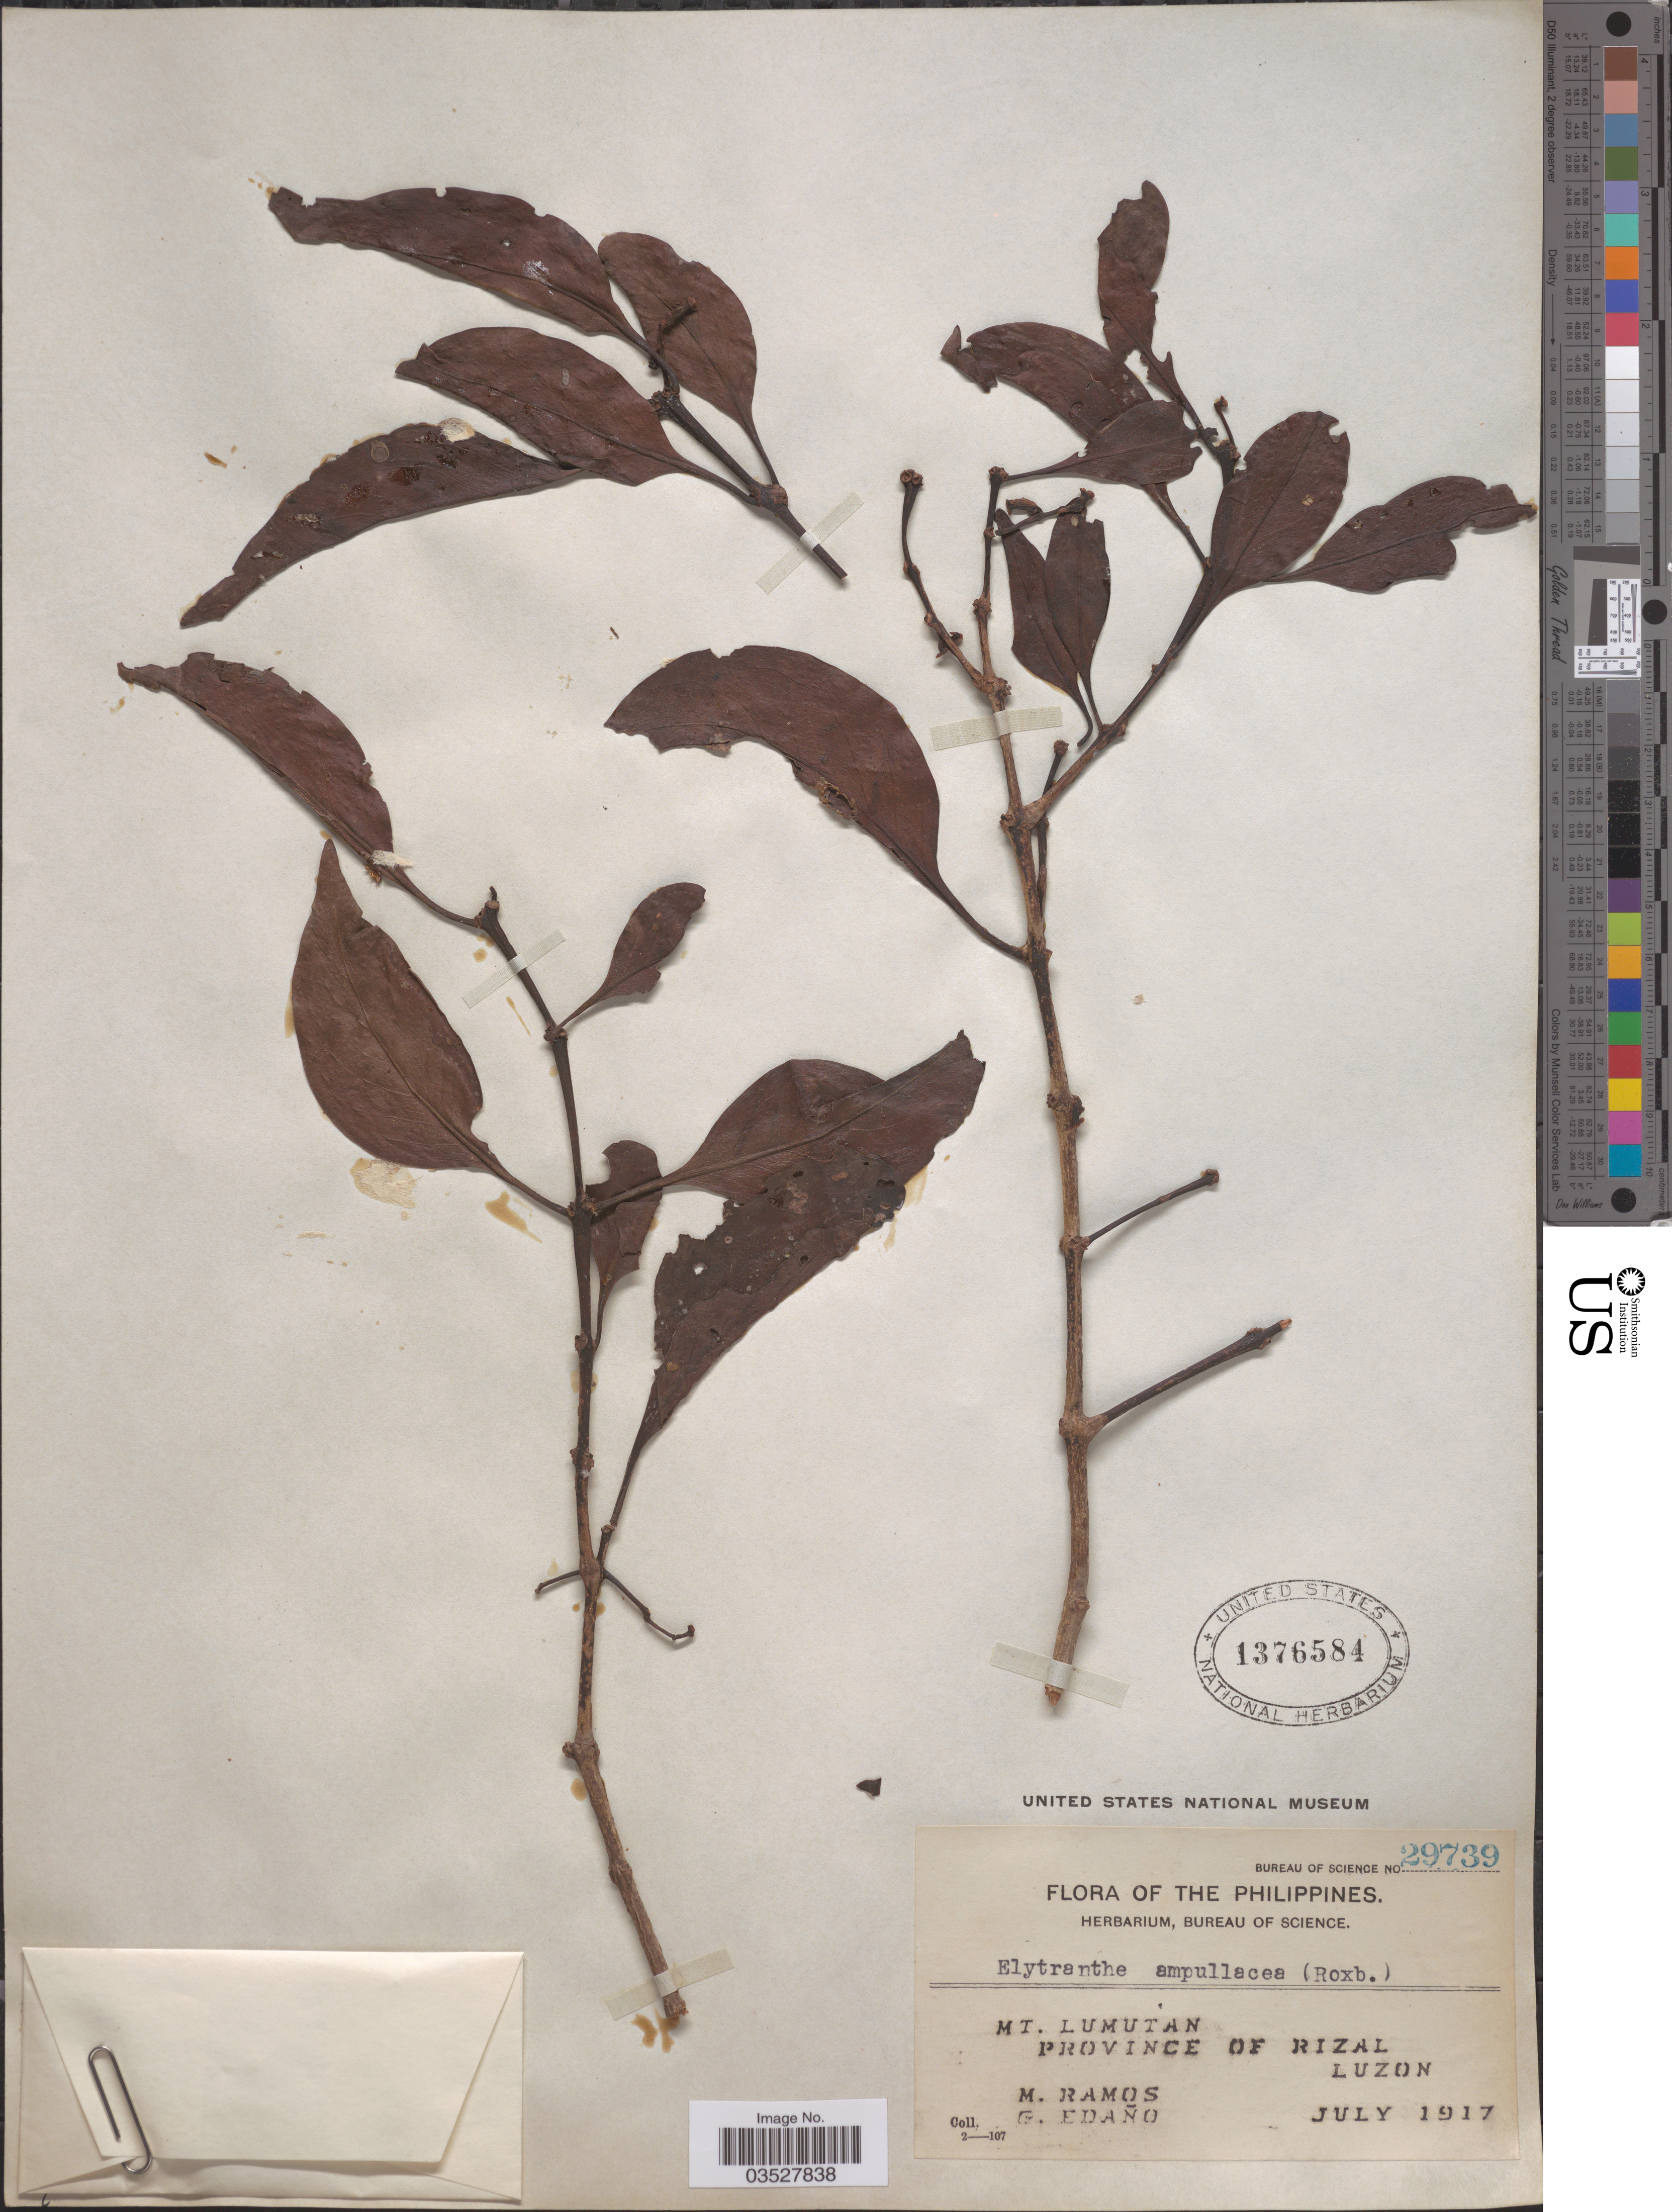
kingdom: Plantae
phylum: Tracheophyta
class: Magnoliopsida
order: Santalales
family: Loranthaceae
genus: Elytranthe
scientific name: Elytranthe cochinchinensis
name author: (Lour.) G. Don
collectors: M. Ramos & G. Edaño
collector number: Bureau of Science 29739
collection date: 1917-07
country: Philippines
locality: Mt. Lumutan. Province of Rizal. Luzon.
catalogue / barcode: US 1376584